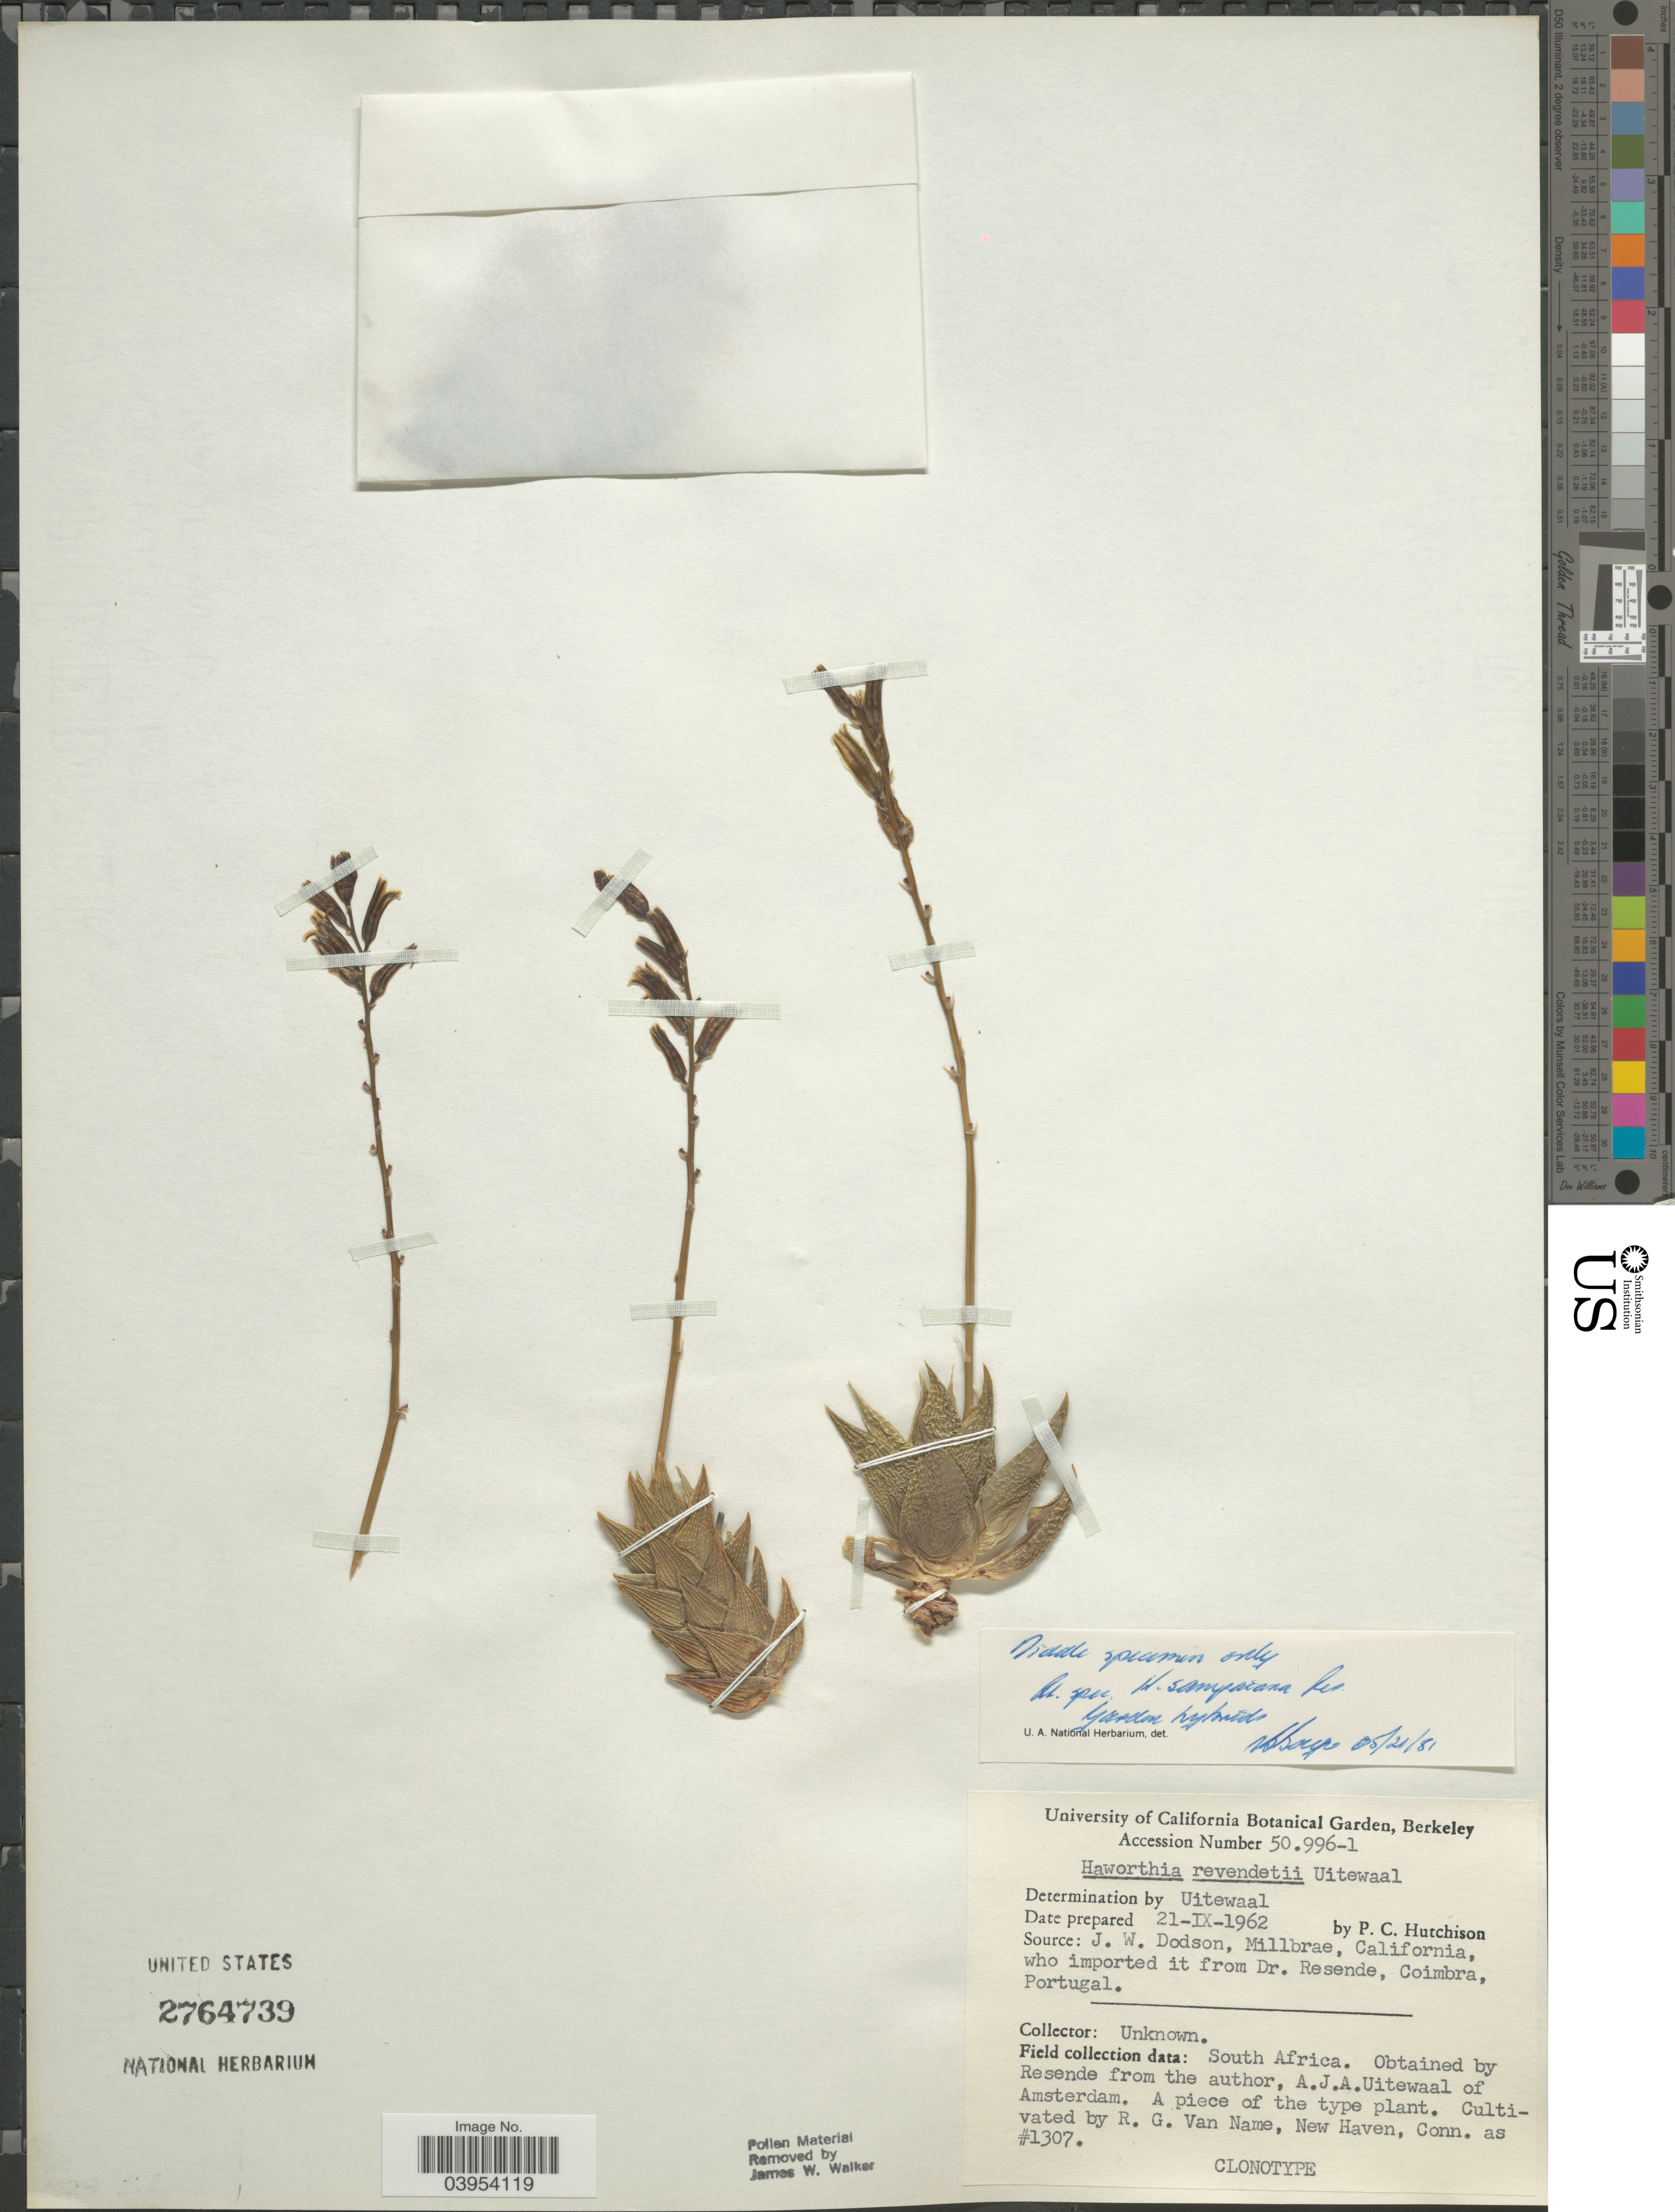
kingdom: Plantae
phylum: Tracheophyta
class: Liliopsida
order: Asparagales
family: Asphodelaceae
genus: Haworthia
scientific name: Haworthia sampaiana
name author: (Resende) Resende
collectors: P. C. Hutchison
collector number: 1307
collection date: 1962-09-21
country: United States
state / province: California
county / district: Alameda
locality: University of California Botanical Garden, Berkeley.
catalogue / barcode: US 2764739